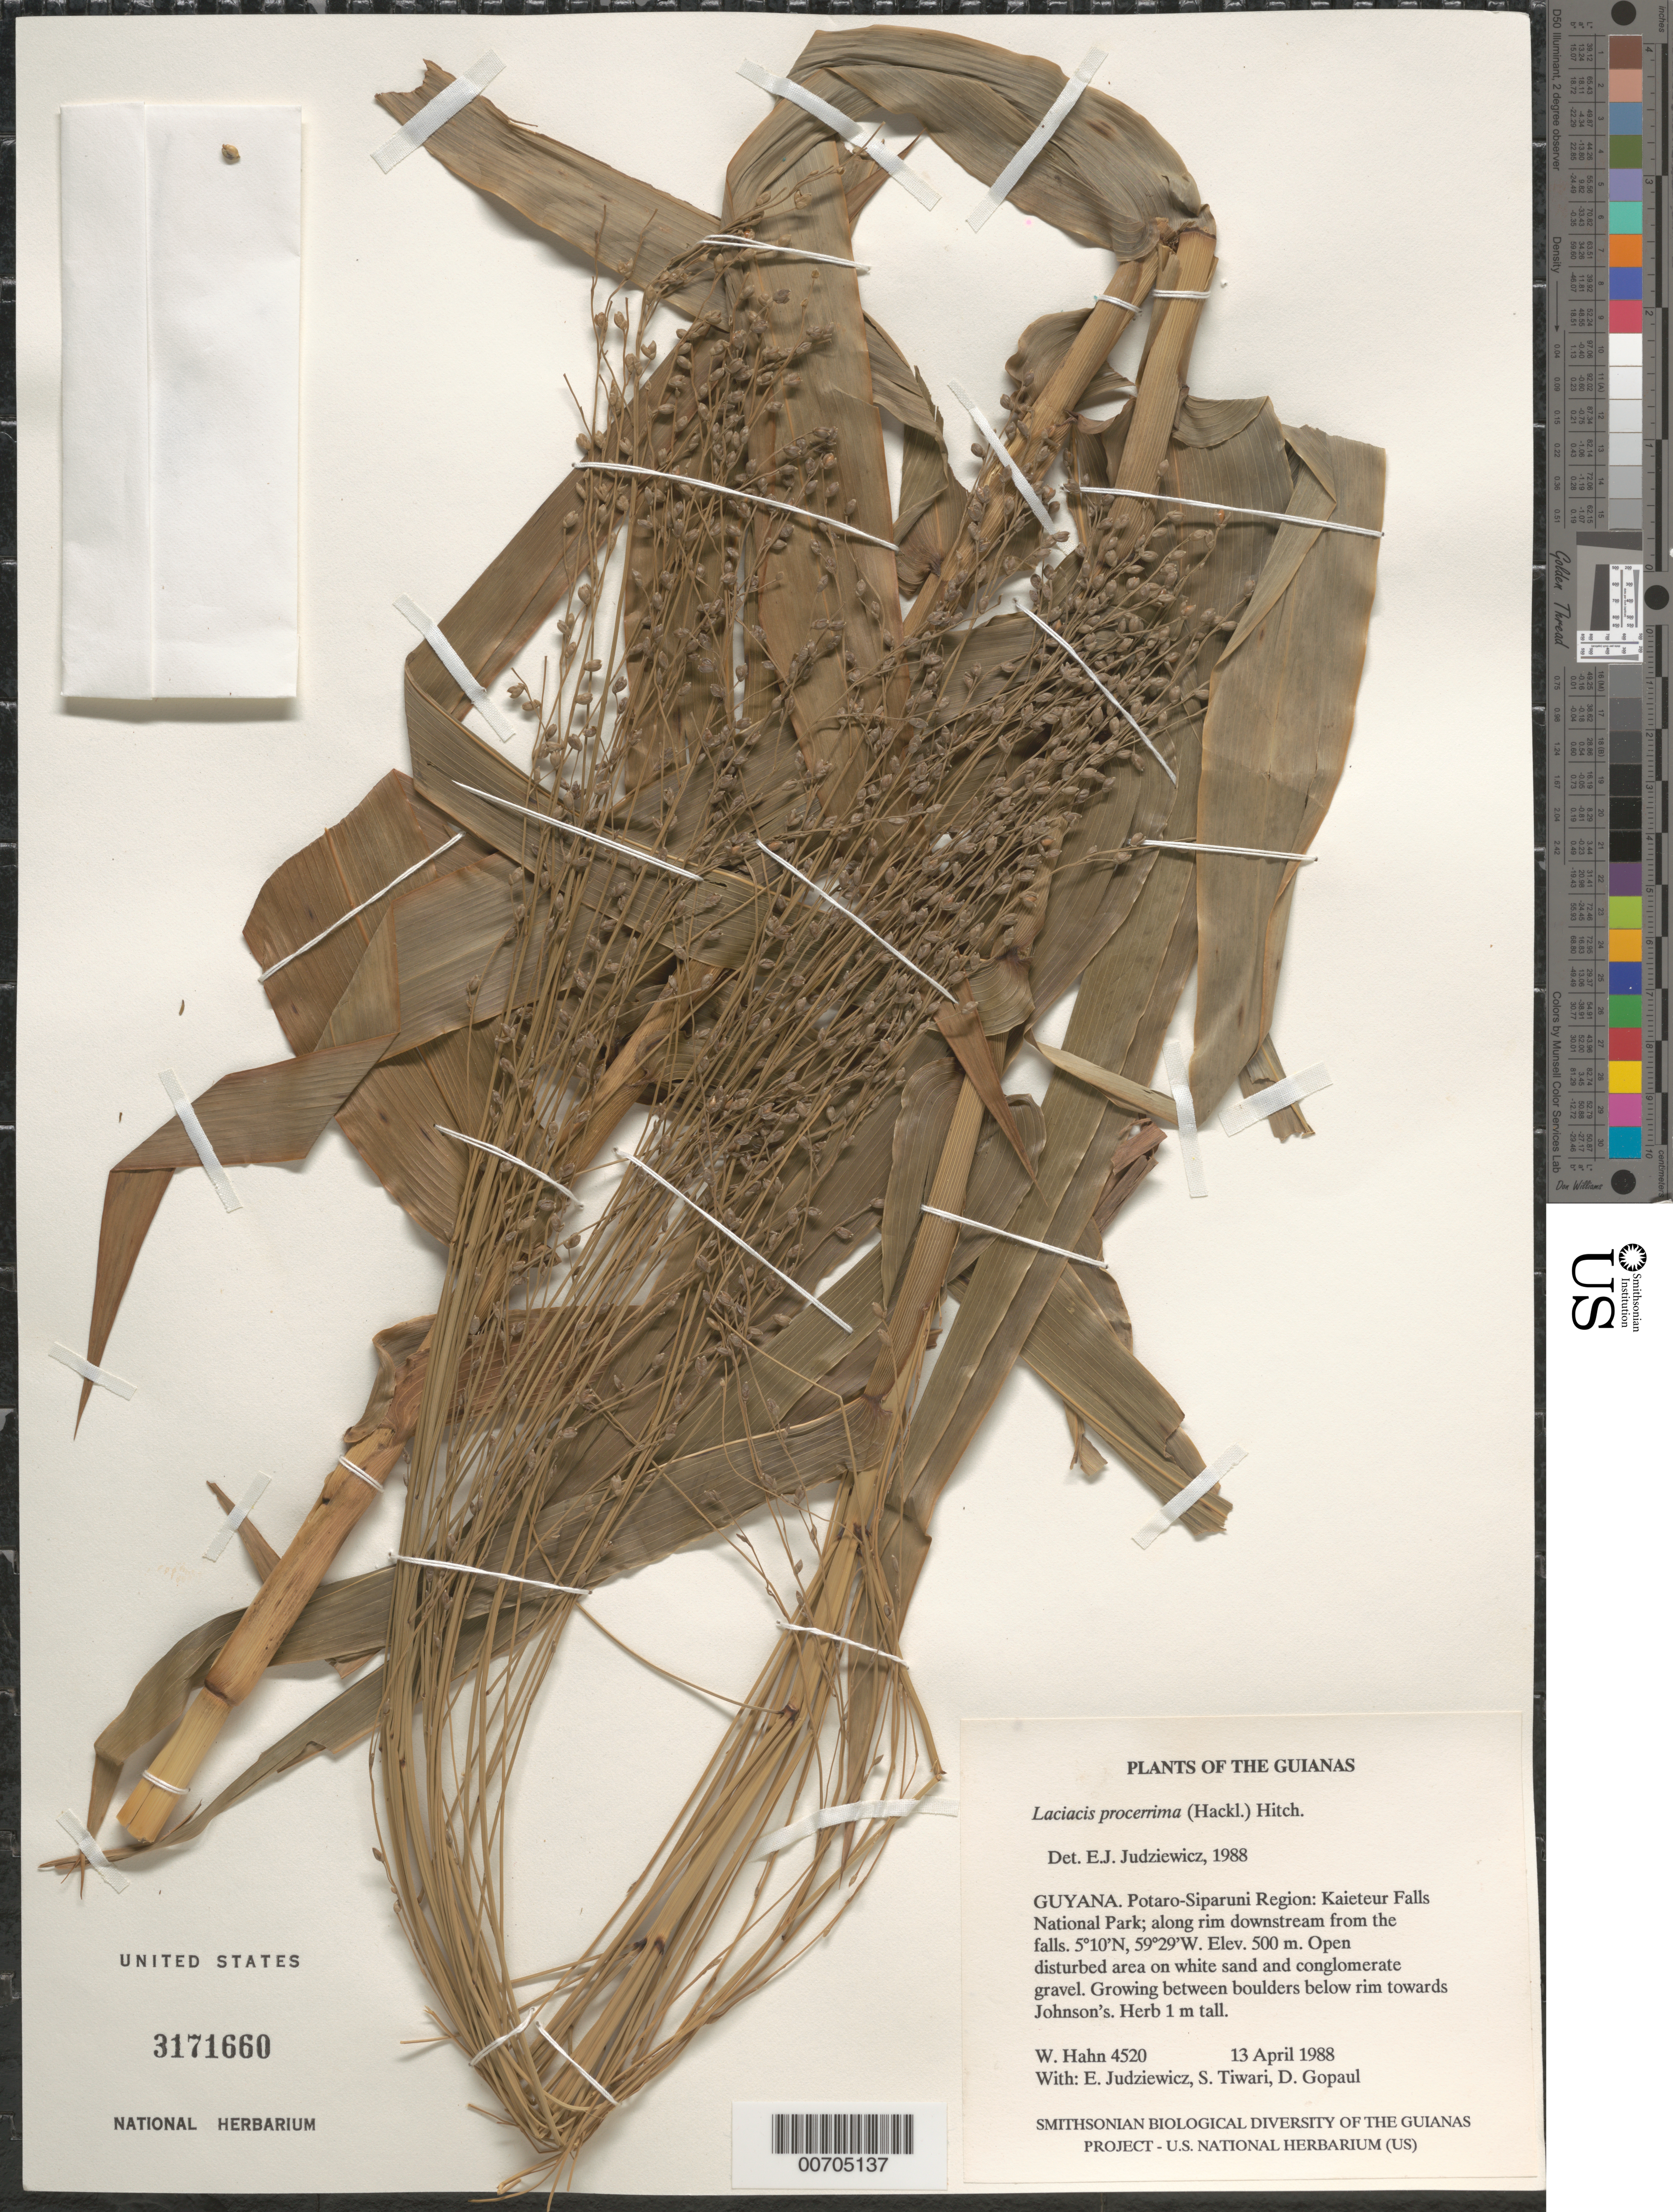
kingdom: Plantae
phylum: Tracheophyta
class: Liliopsida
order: Poales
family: Poaceae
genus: Lasiacis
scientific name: Lasiacis procerrima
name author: (Hack.) Hitchc.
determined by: Judziewicz, E. J.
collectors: W. Hahn, E. J. Judziewicz, S. Tiwari & D. Gopaul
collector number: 4520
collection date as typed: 13 April 1988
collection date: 1988-04-13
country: Guyana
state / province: Potaro-Siparuni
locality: Kaieteur Falls National Park; along rim downstream from the falls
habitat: Open disturbed area. White sand and conglomerate gravel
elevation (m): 500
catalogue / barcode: US 3171660